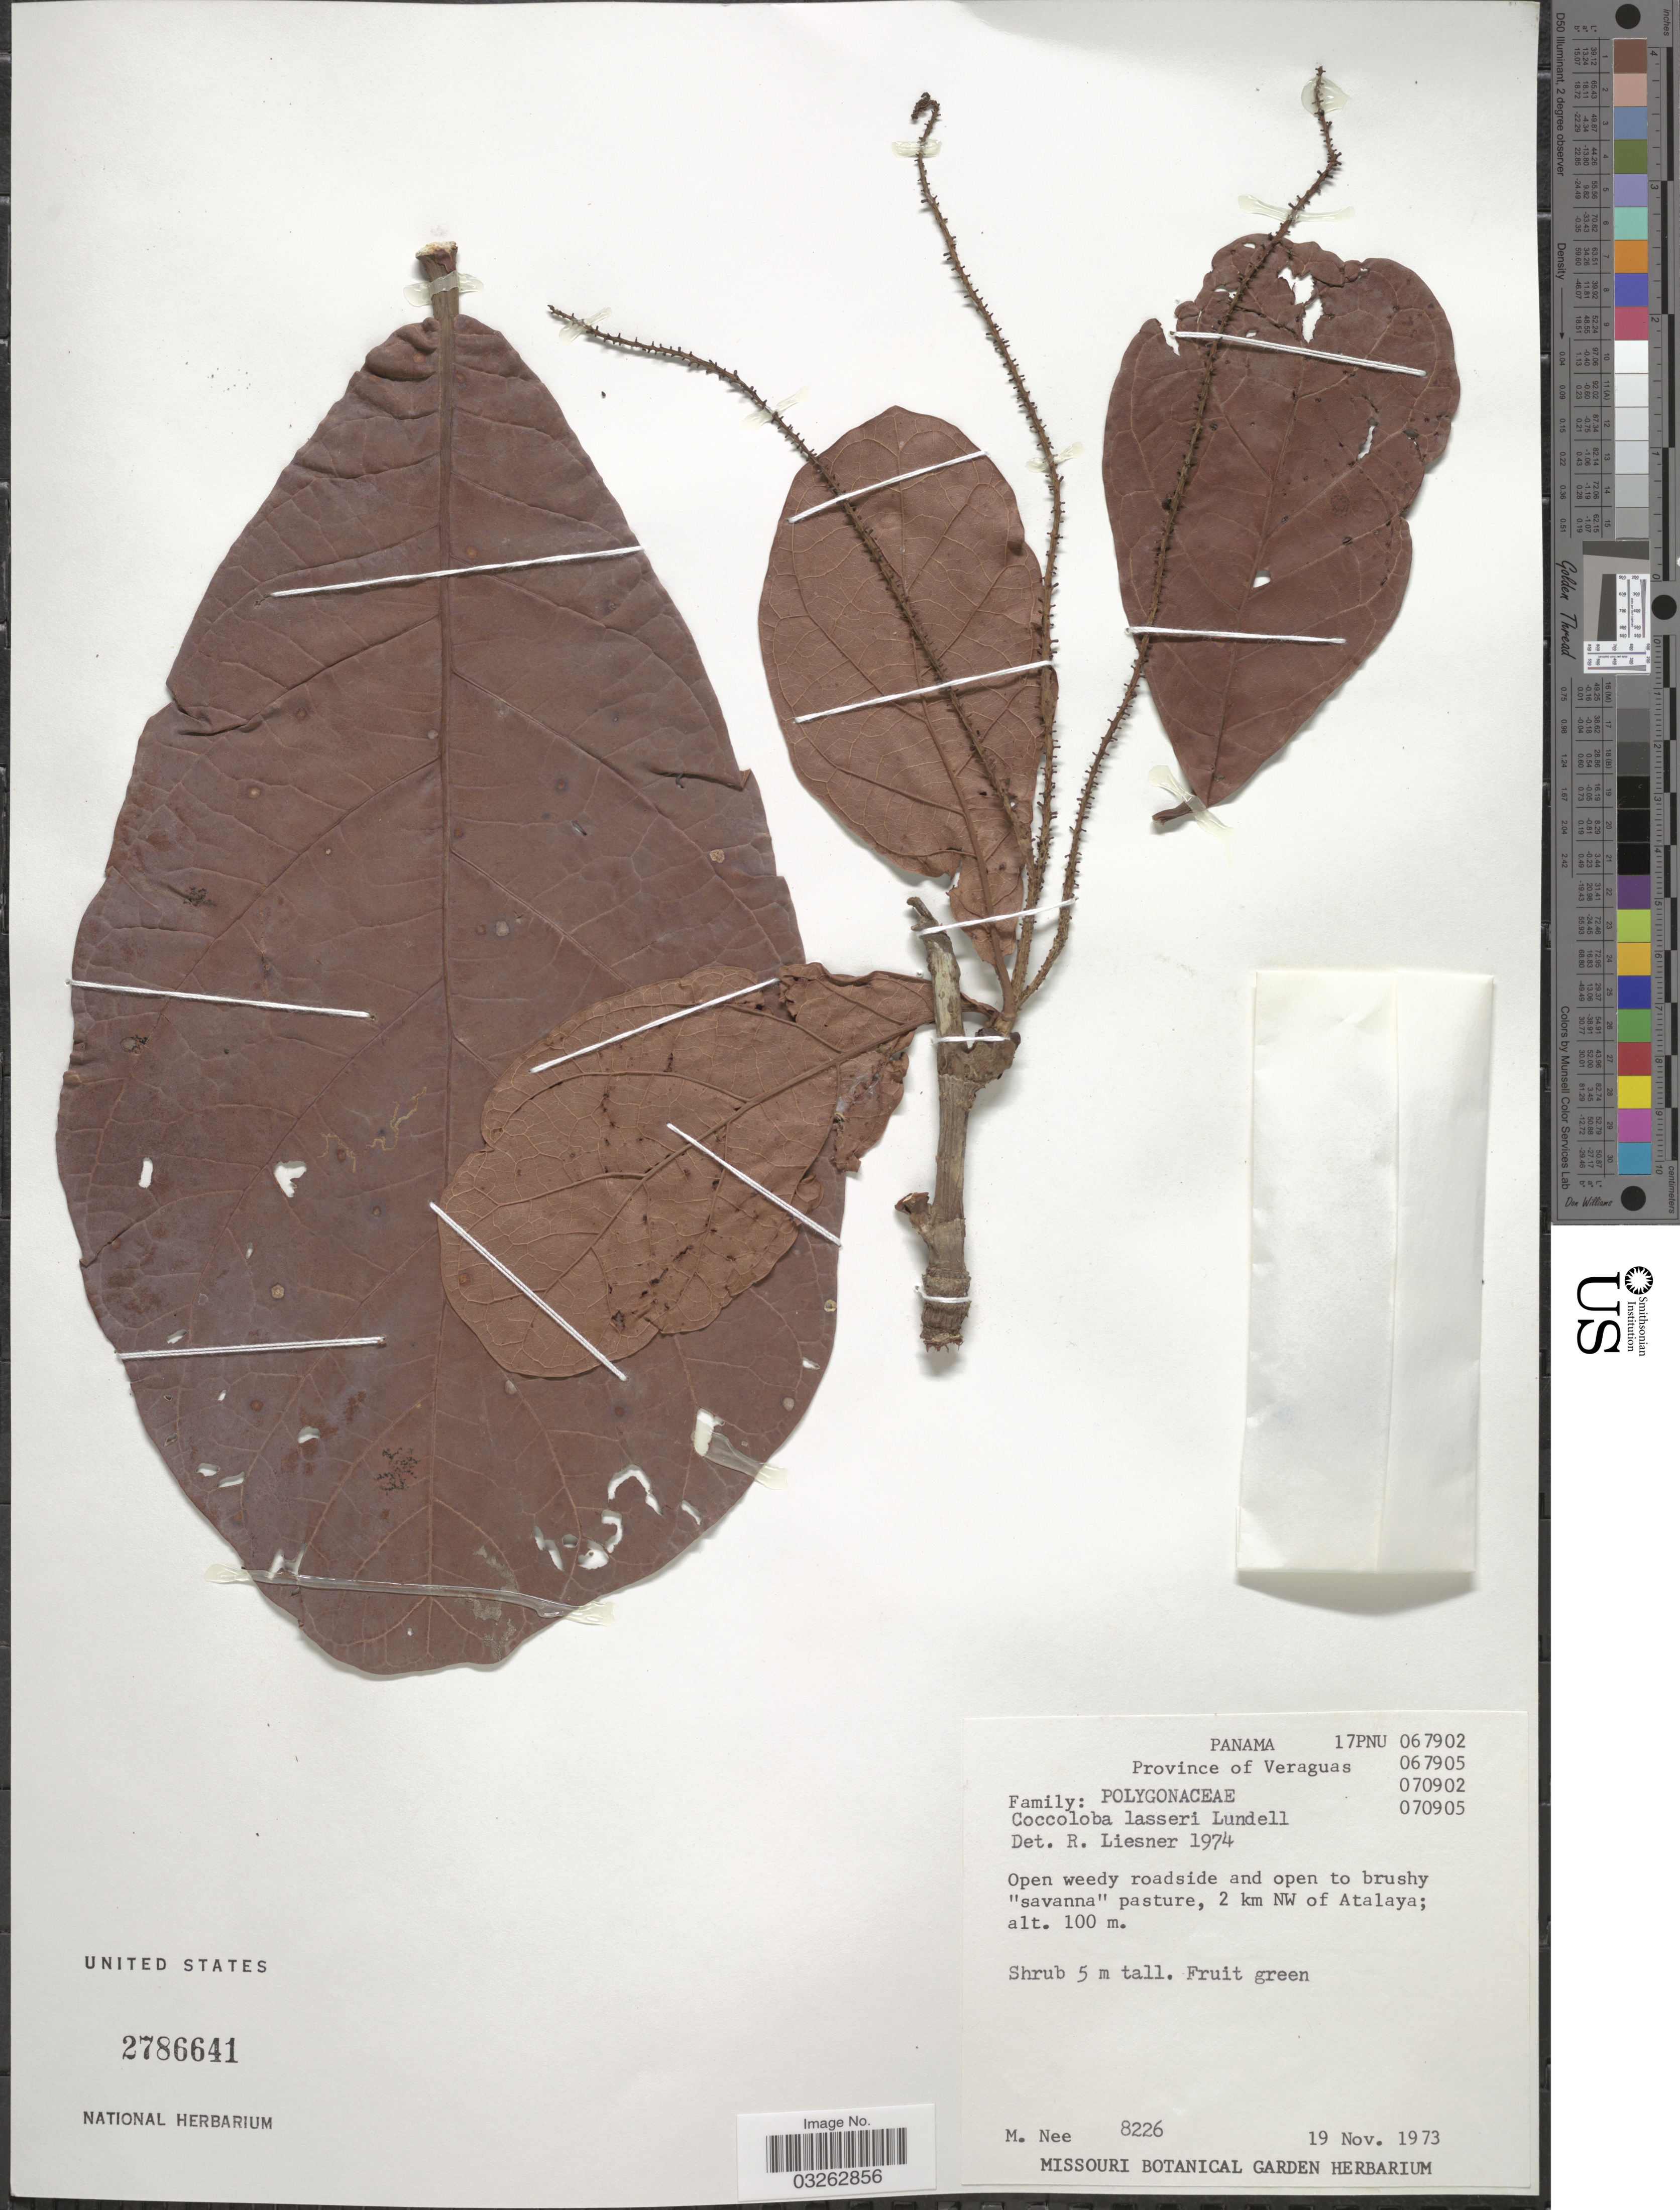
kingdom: Plantae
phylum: Tracheophyta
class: Magnoliopsida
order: Caryophyllales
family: Polygonaceae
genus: Coccoloba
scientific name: Coccoloba lasseri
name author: Lundell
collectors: M. Nee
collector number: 8226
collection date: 1973-11-19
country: Panama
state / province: Veraguas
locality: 2 km NW of Atalaya.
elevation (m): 100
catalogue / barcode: US 2786641